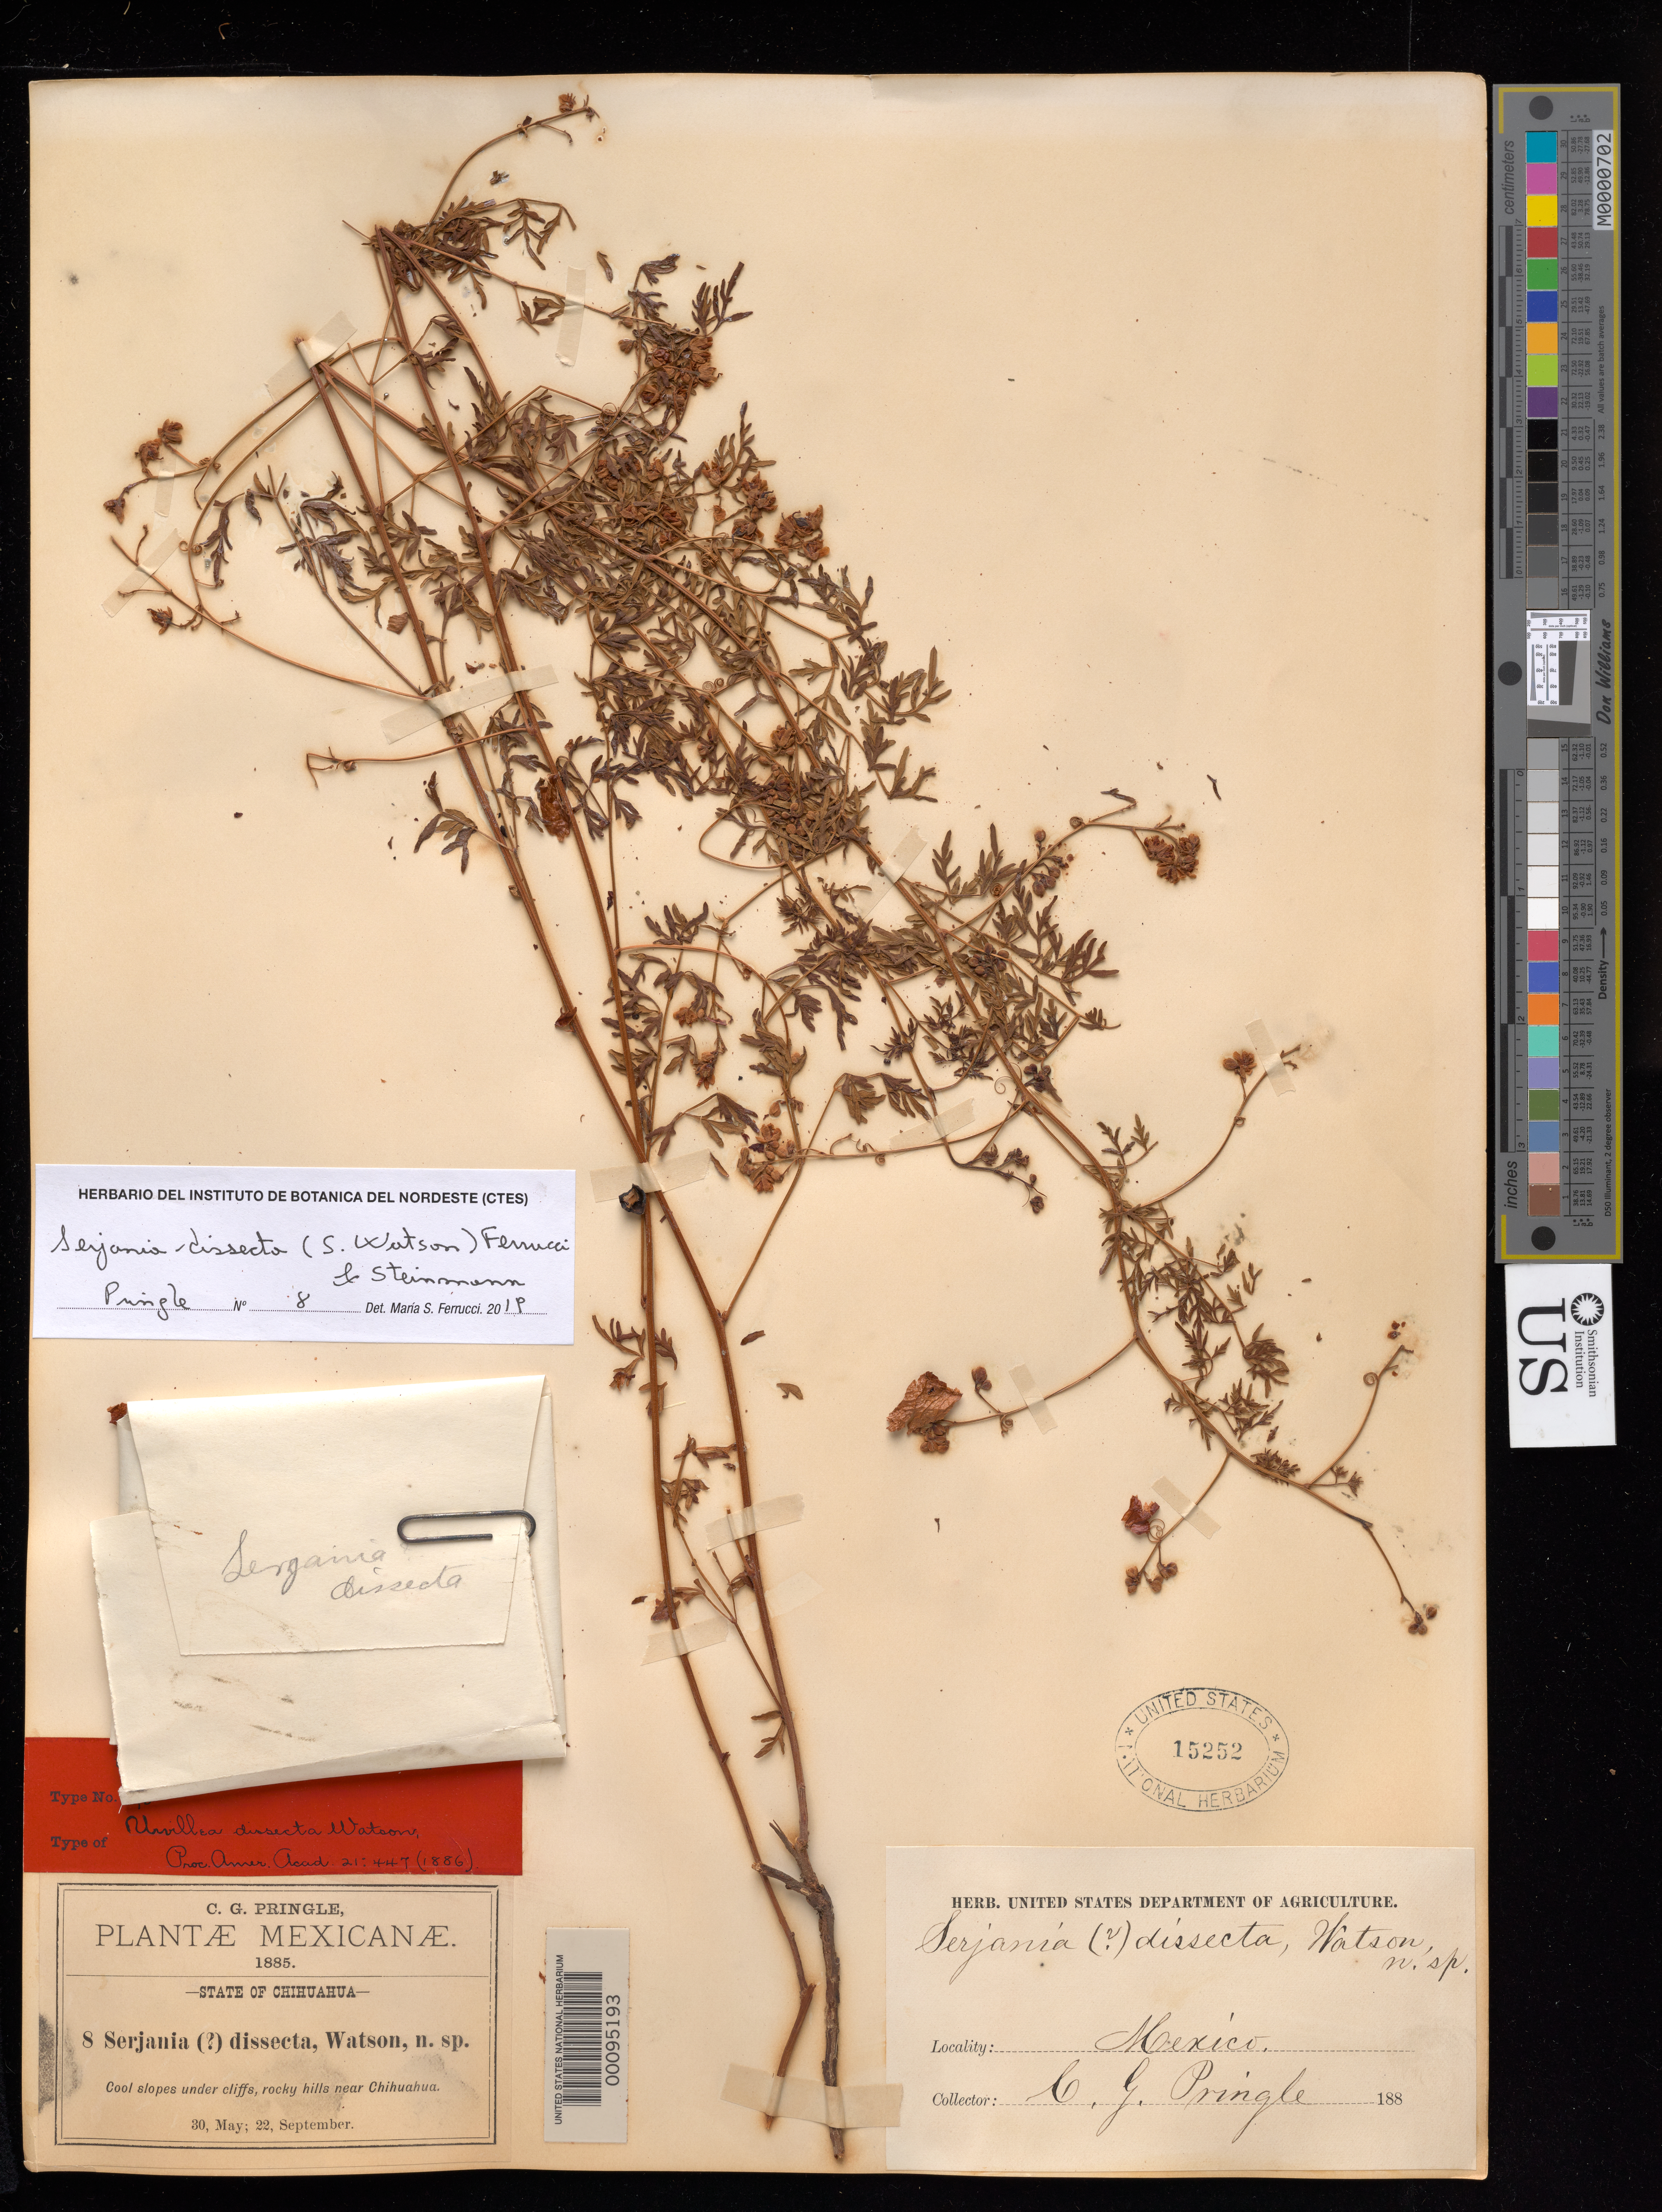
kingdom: Plantae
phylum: Tracheophyta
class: Magnoliopsida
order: Sapindales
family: Sapindaceae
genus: Urvillea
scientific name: Urvillea dissecta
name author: S. Watson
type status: Syntype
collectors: C. G. Pringle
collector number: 8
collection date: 1885-05-30,1885-09-22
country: Mexico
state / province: Chihuahua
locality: Near Chihuahua.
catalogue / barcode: US 15252